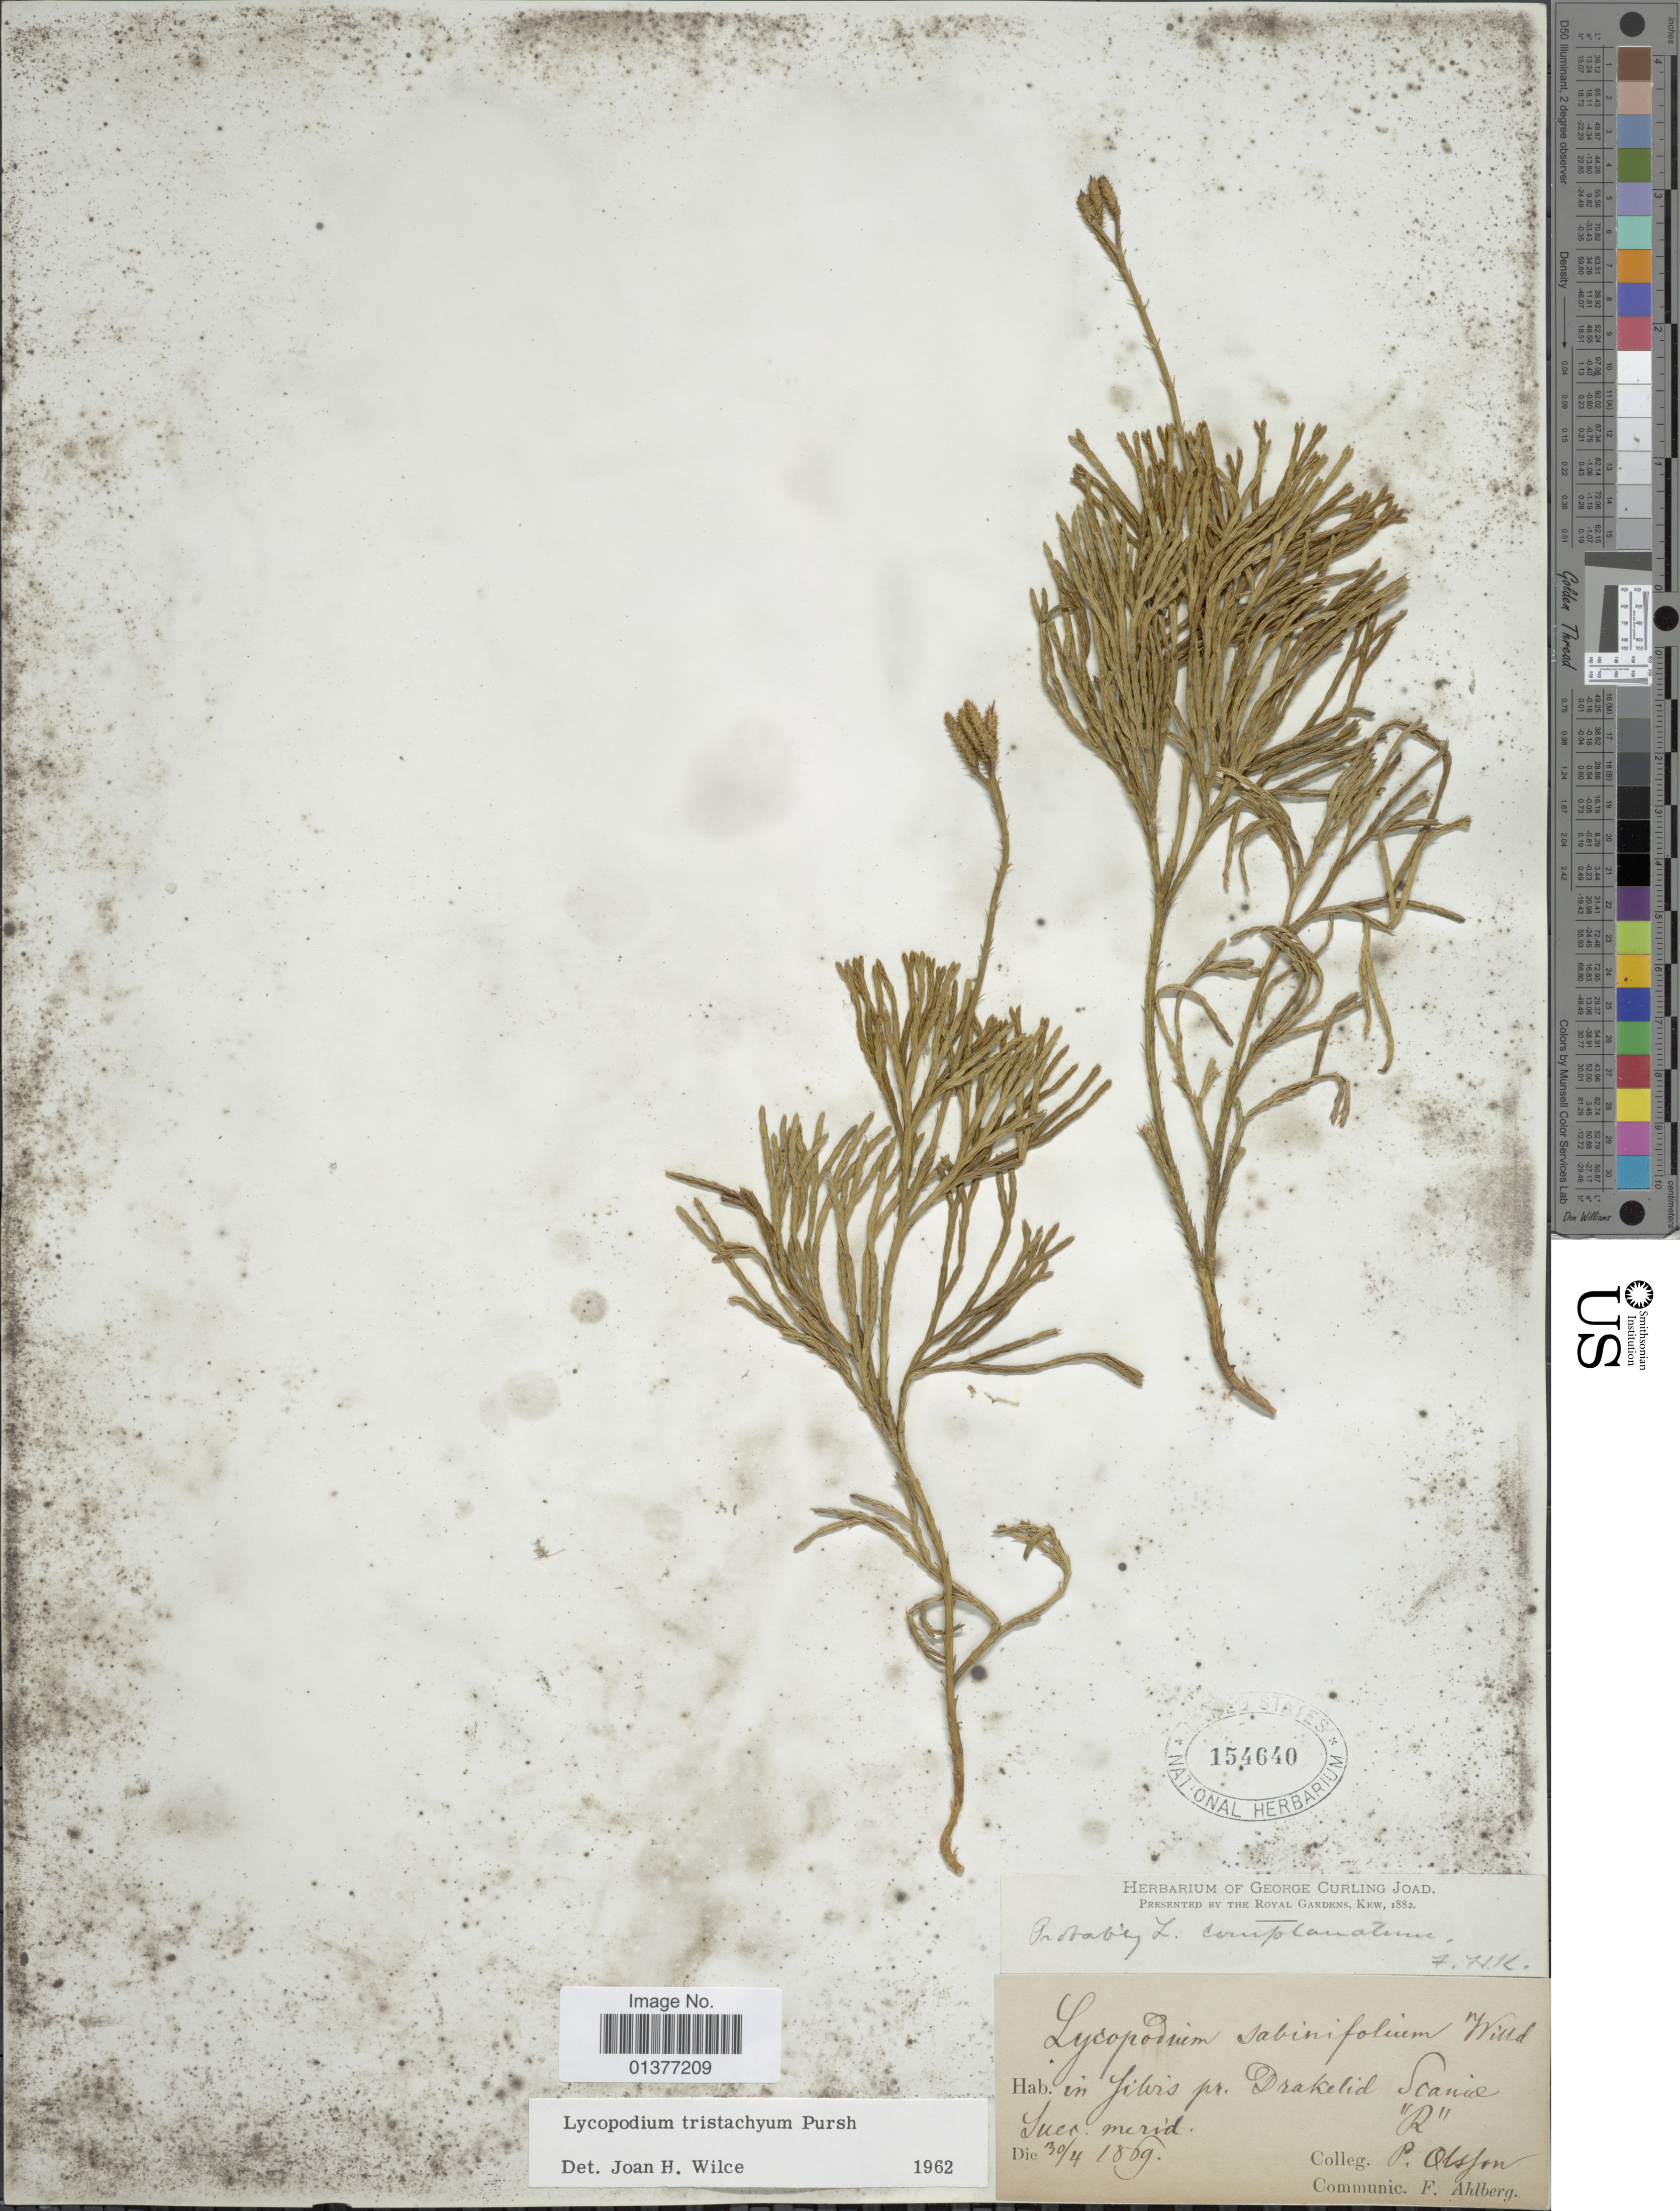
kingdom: Plantae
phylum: Tracheophyta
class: Lycopodiopsida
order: Lycopodiales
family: Lycopodiaceae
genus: Diphasiastrum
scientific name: Diphasiastrum tristachyum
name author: (Pursh) Holub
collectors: P. Olsson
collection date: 1869-04-30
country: Sweden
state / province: Skåne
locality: In silvis pr. Drakelid Scania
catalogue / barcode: US 154640